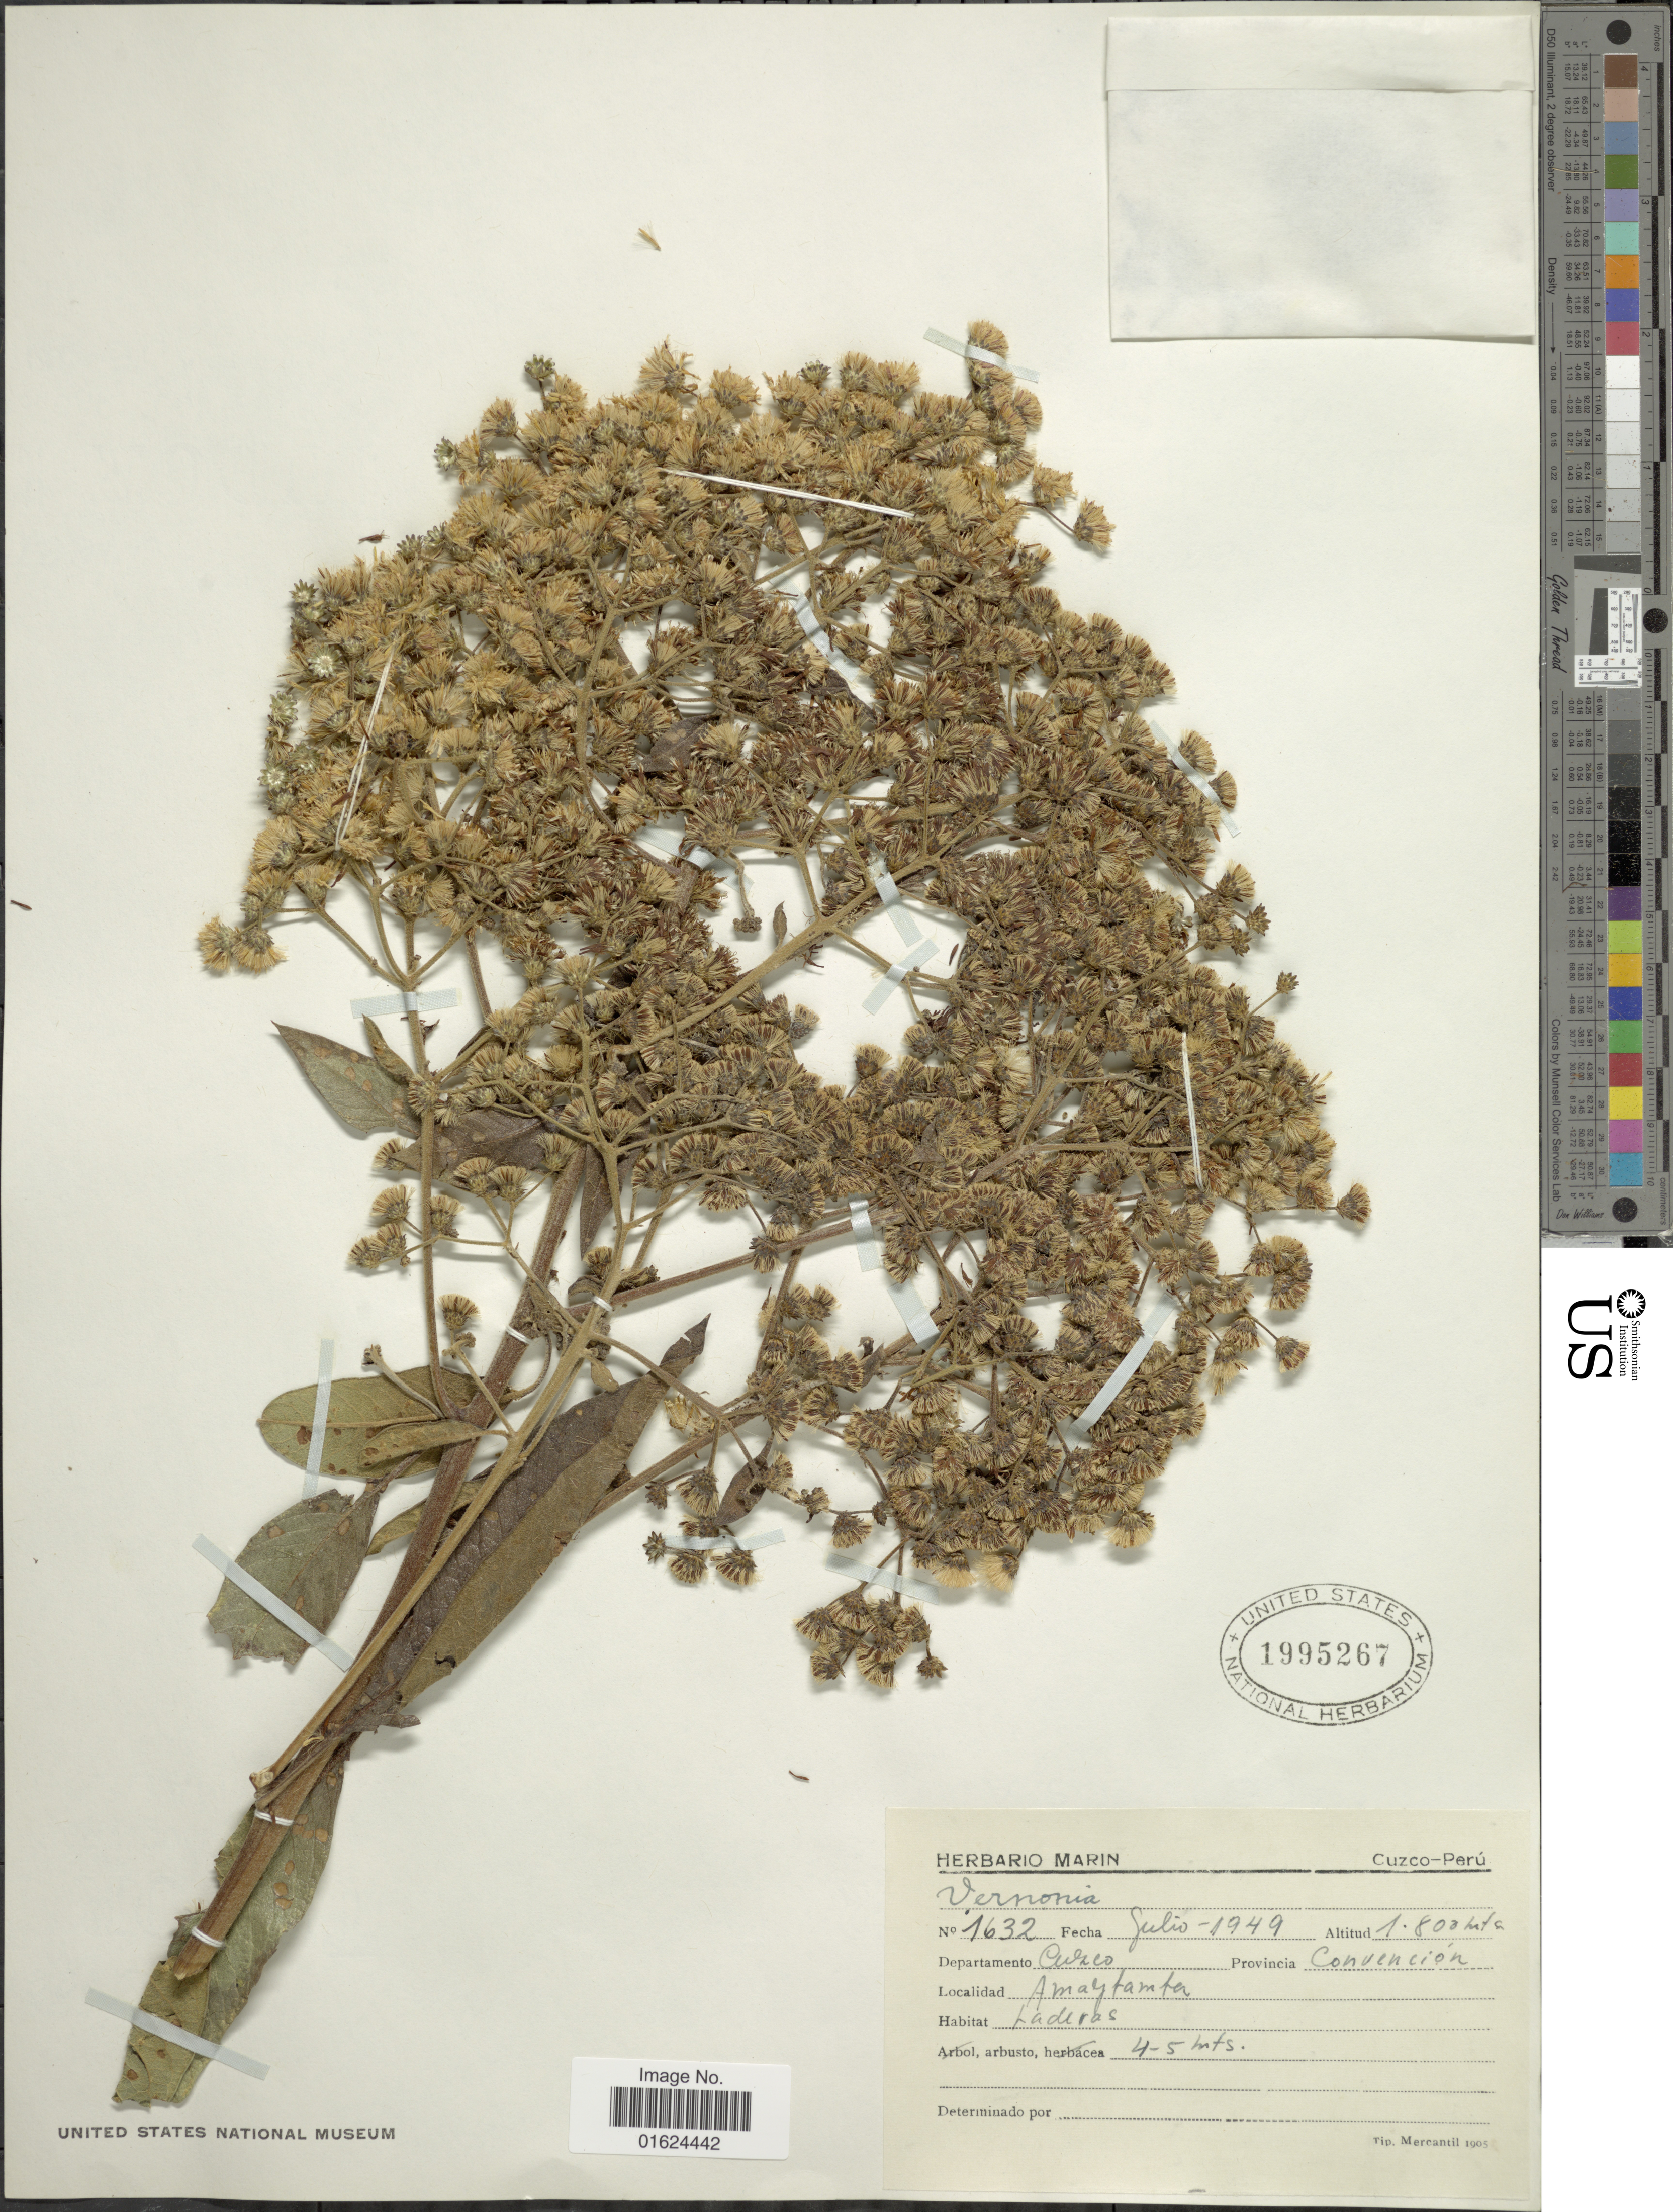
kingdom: Plantae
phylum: Tracheophyta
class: Magnoliopsida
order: Asterales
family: Asteraceae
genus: Vernonanthura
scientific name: Vernonanthura patens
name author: (Kunth) H. Rob.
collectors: ex herb. Marin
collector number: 1632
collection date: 1949-07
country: Peru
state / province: Cusco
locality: Amaybamba, Provincia Convención, Departamento Cuzco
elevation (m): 4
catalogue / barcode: US 1995267